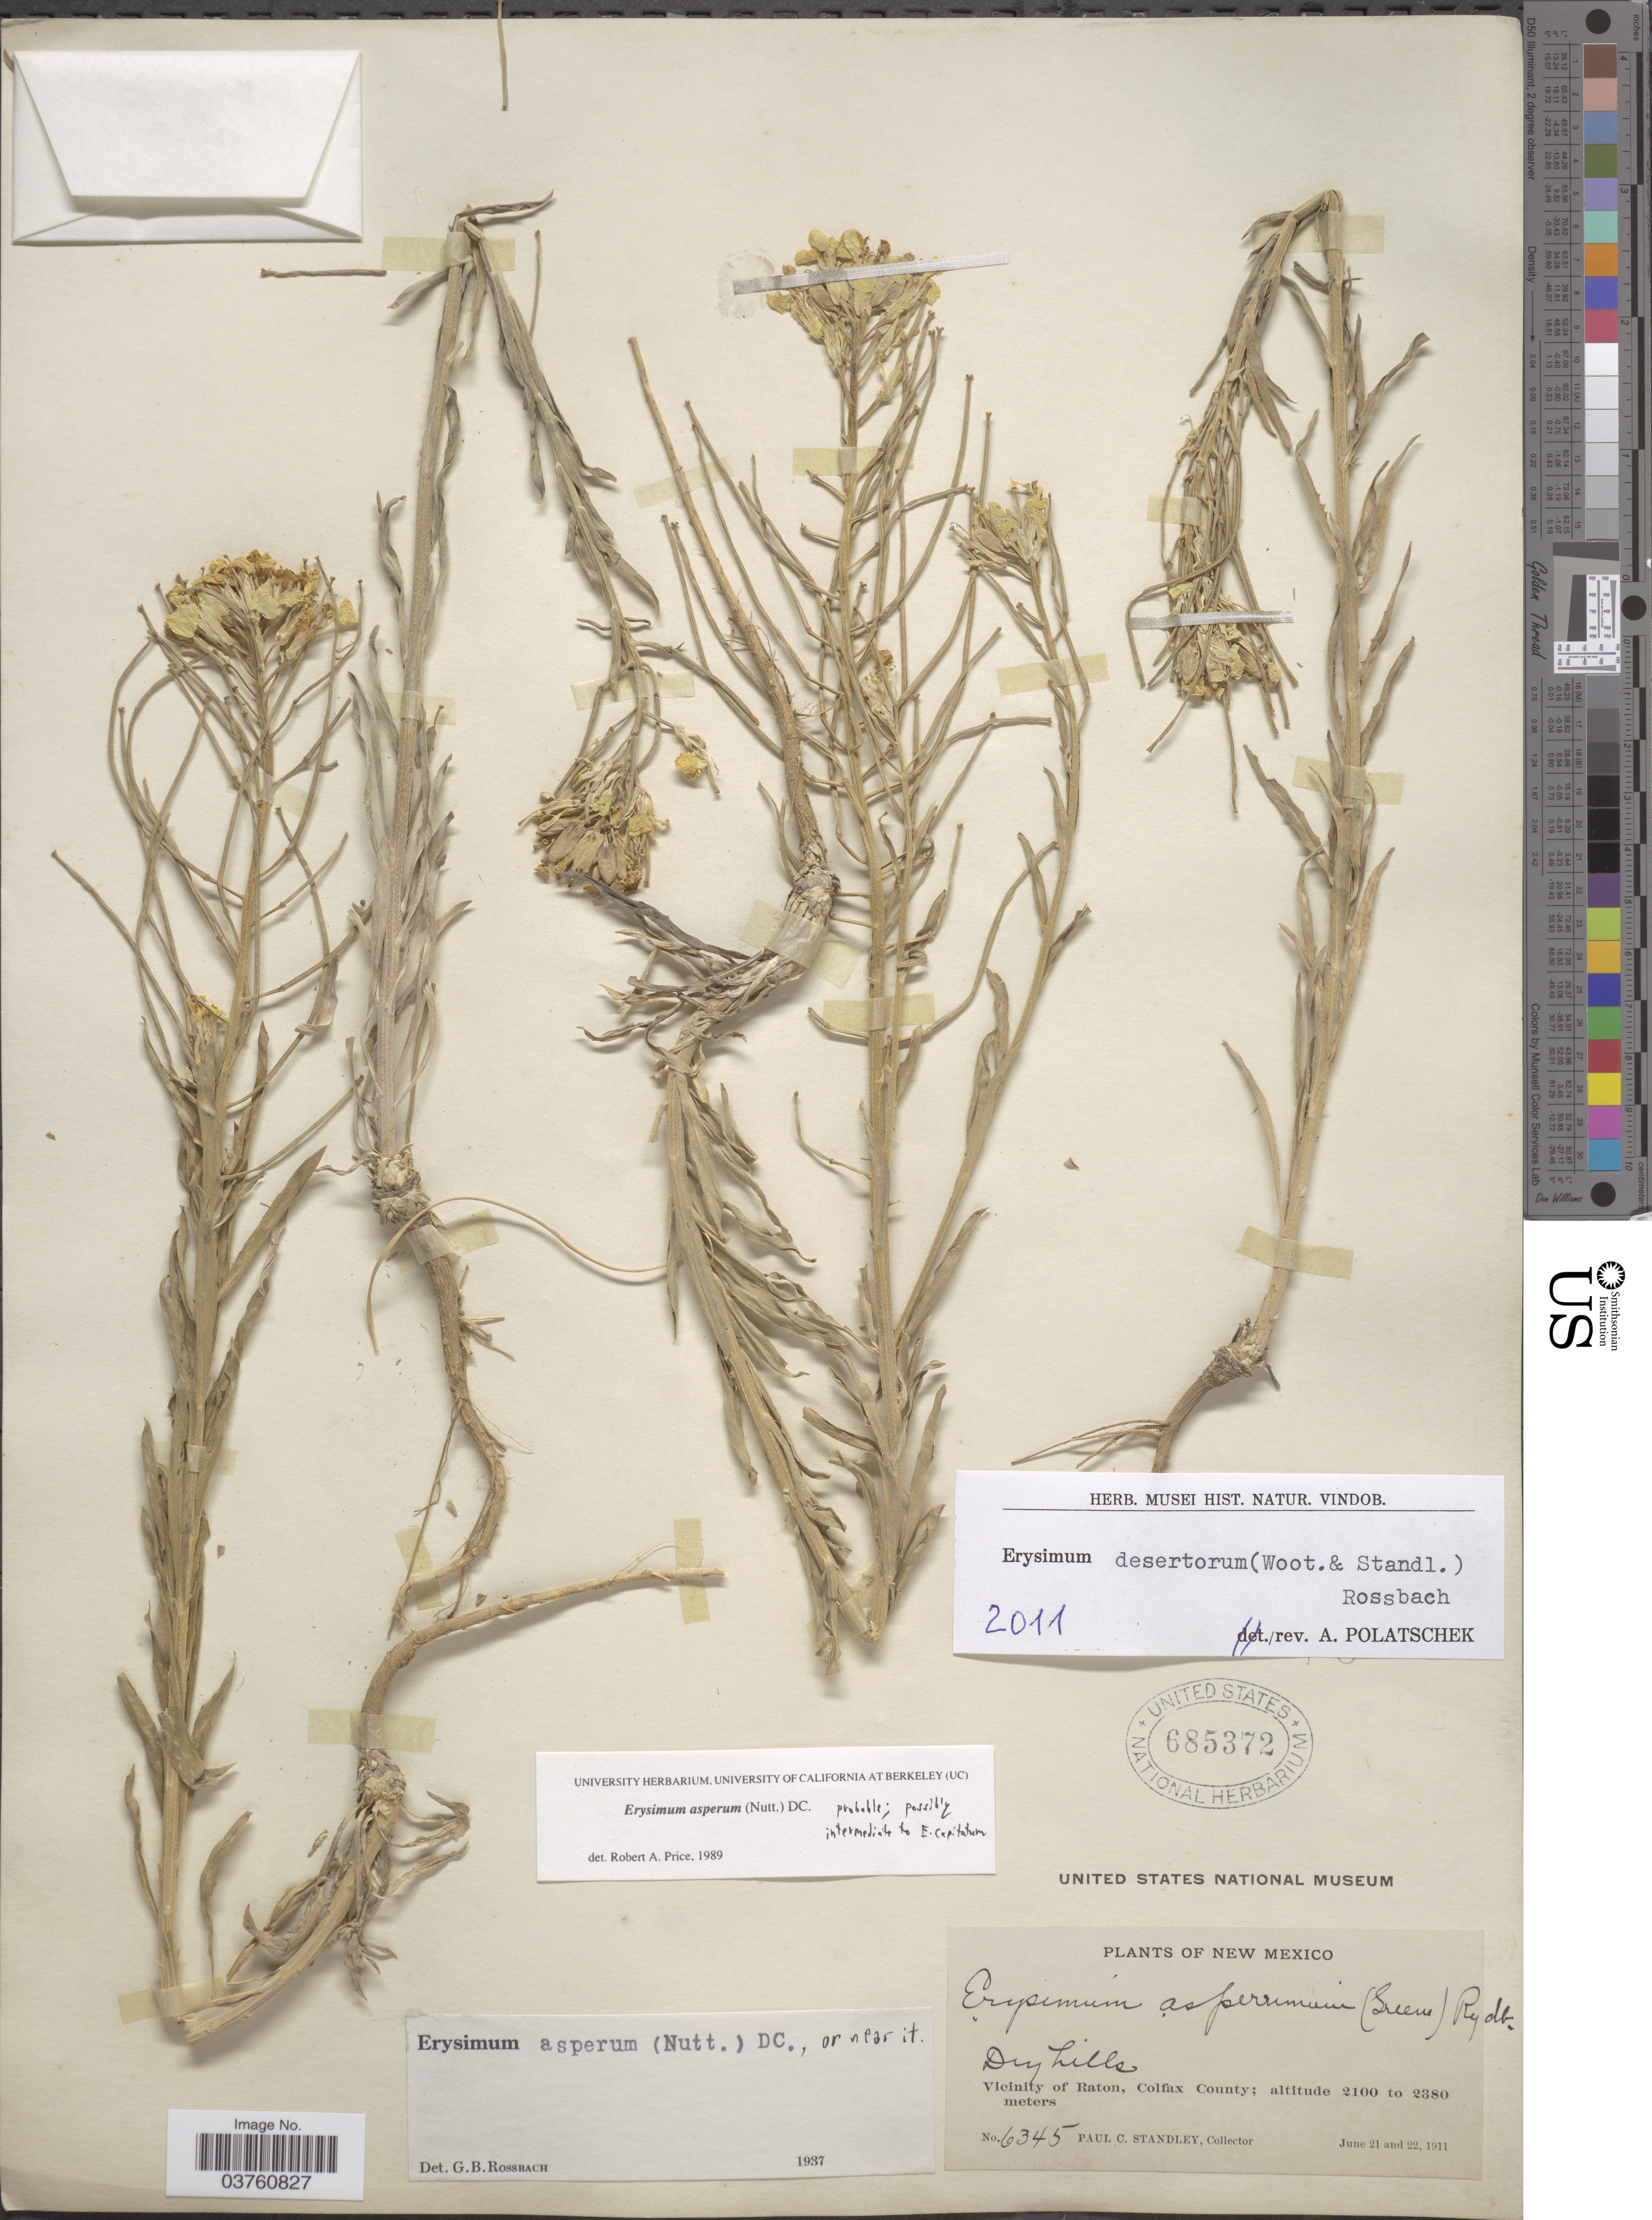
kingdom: Plantae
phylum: Tracheophyta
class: Magnoliopsida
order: Brassicales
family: Brassicaceae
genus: Erysimum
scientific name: Erysimum desertorum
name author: (Wooton & Standl.) Rossbach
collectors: P. C. Standley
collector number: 6345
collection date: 1911-06-21/1911-06-22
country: United States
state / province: New Mexico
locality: Dry hills. Vicinity of Raton, Colfax County.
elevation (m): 2100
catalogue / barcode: US 685372